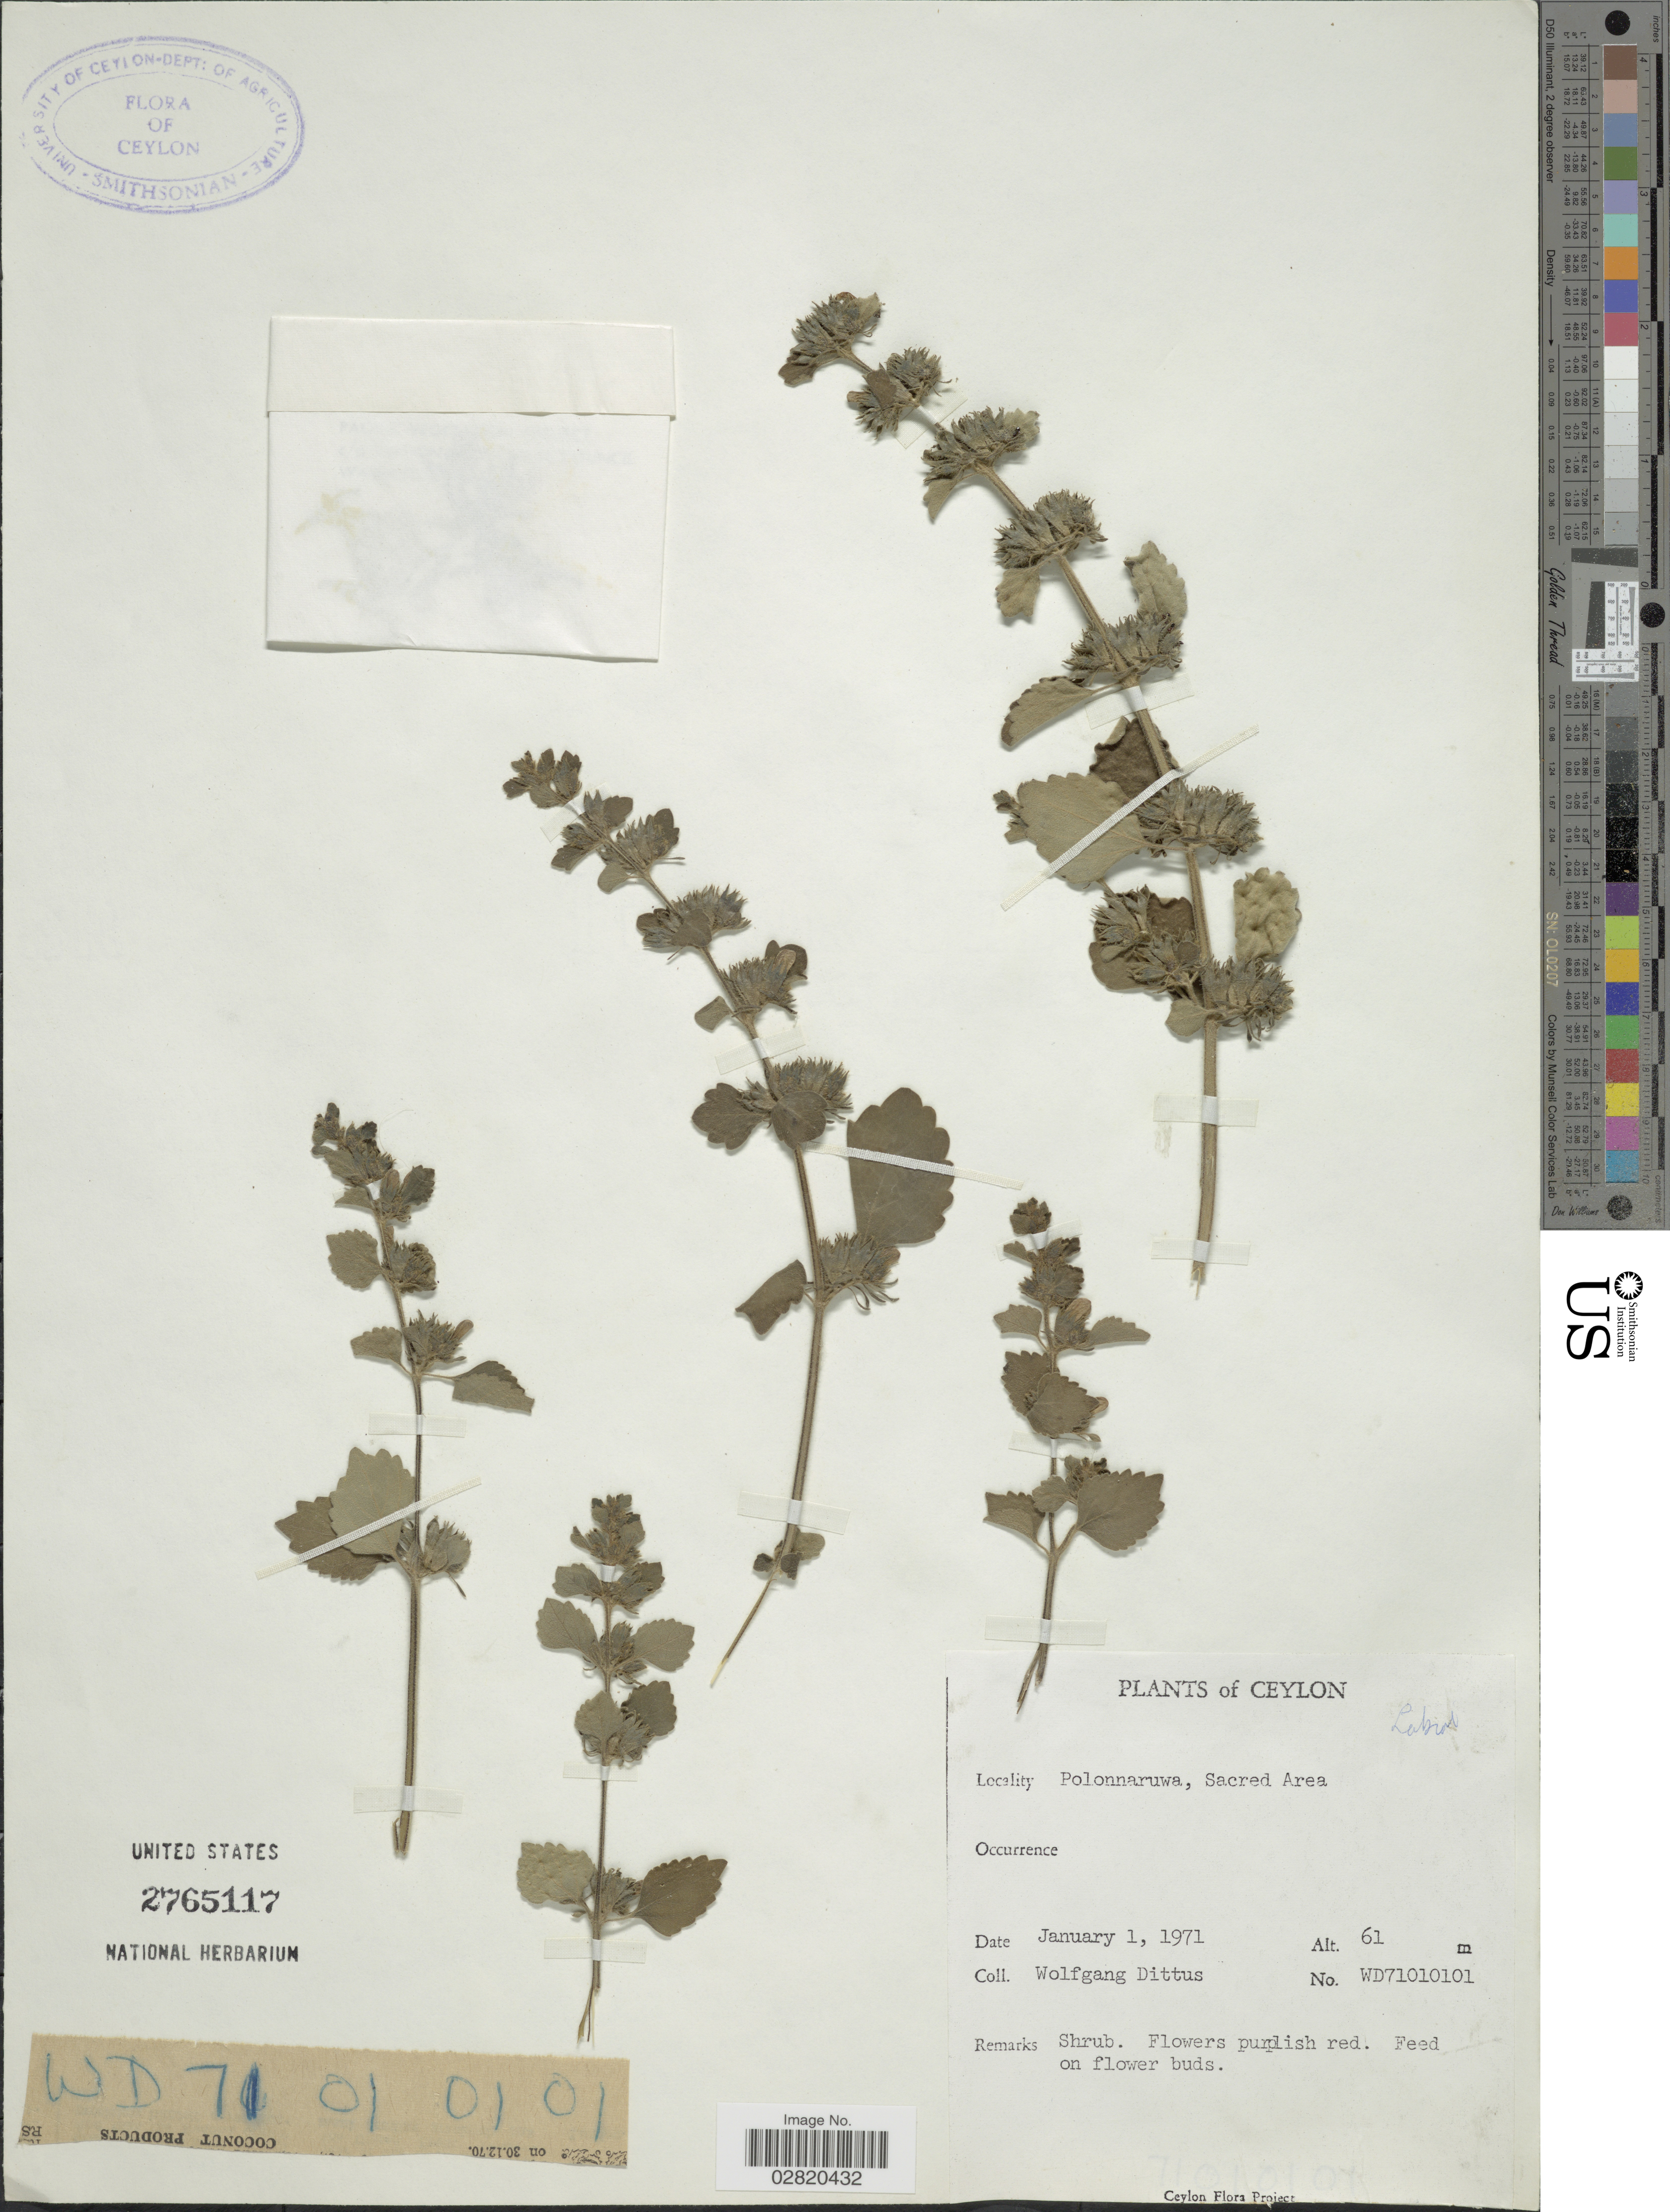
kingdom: Plantae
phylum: Tracheophyta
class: Magnoliopsida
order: Lamiales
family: Lamiaceae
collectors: W. Dittus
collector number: WD71010101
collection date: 1971-01-01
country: Sri Lanka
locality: Ceylon. Polonnaruwa, Sacred Area.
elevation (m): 61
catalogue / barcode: US 2765117